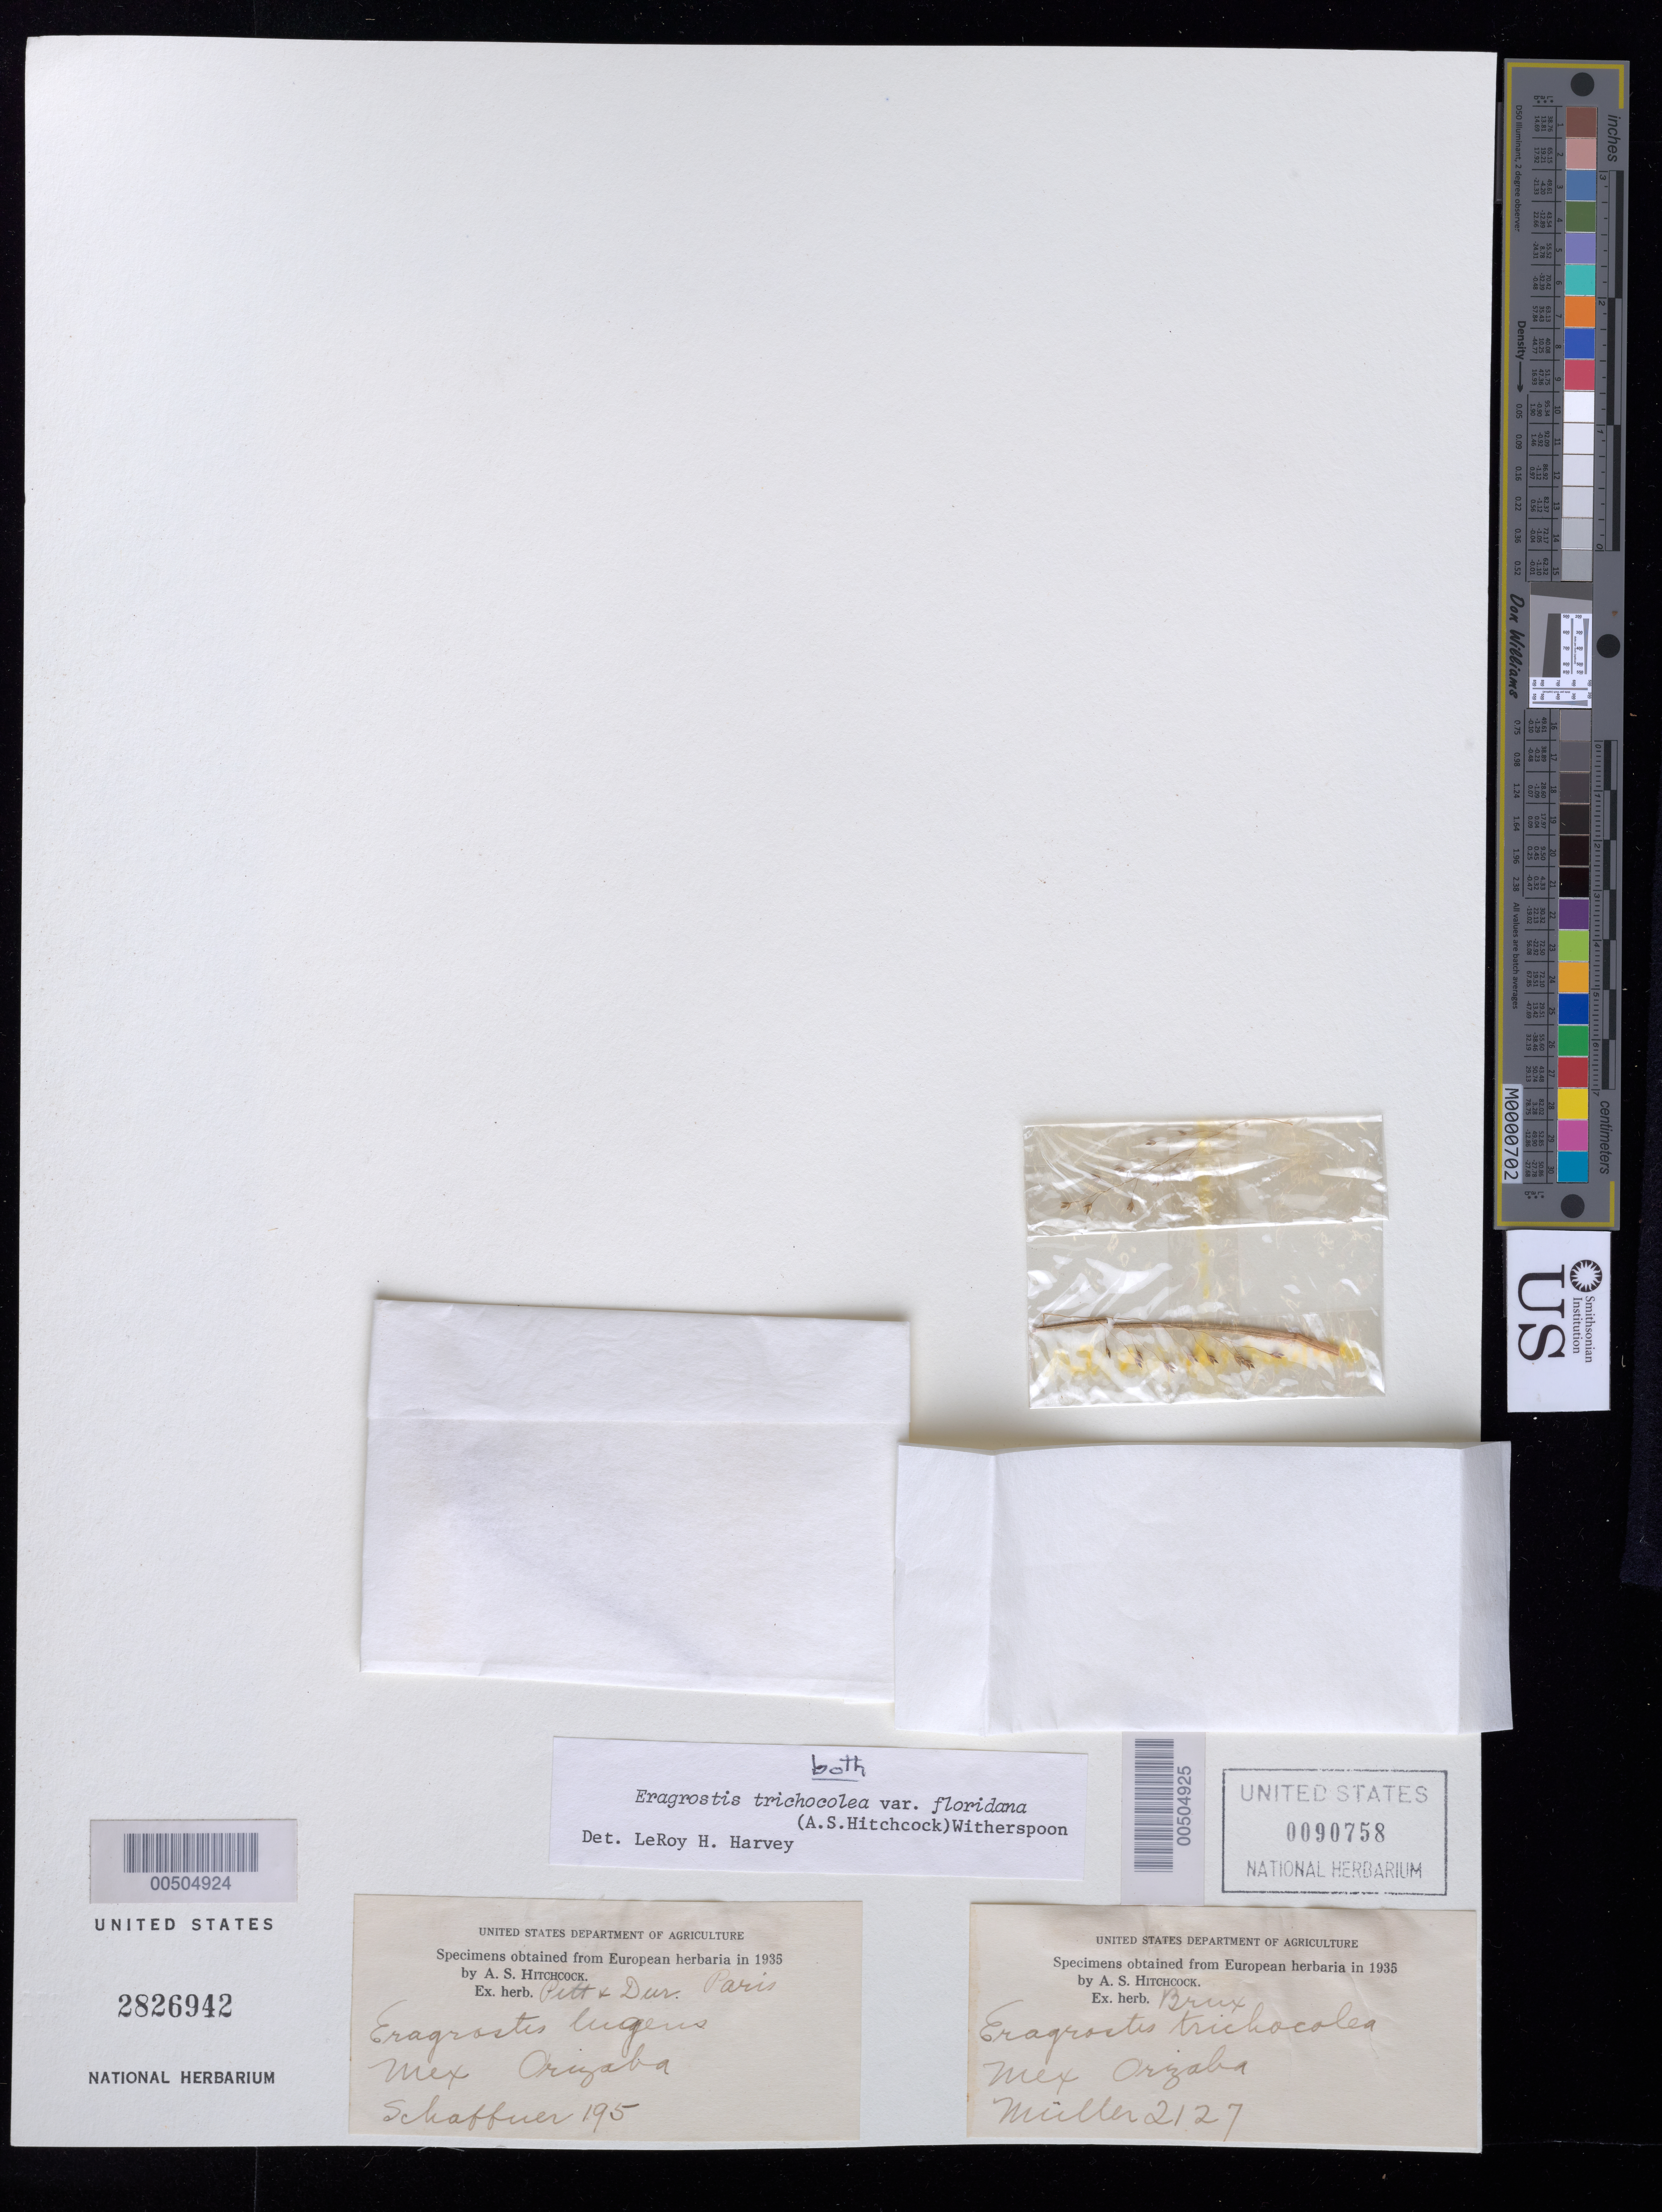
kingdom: Plantae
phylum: Tracheophyta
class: Liliopsida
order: Poales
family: Poaceae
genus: Eragrostis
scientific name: Eragrostis floridana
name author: Hitchc.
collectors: -- Müller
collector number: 2127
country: Mexico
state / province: Veracruz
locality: Orizaba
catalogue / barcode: US 90758